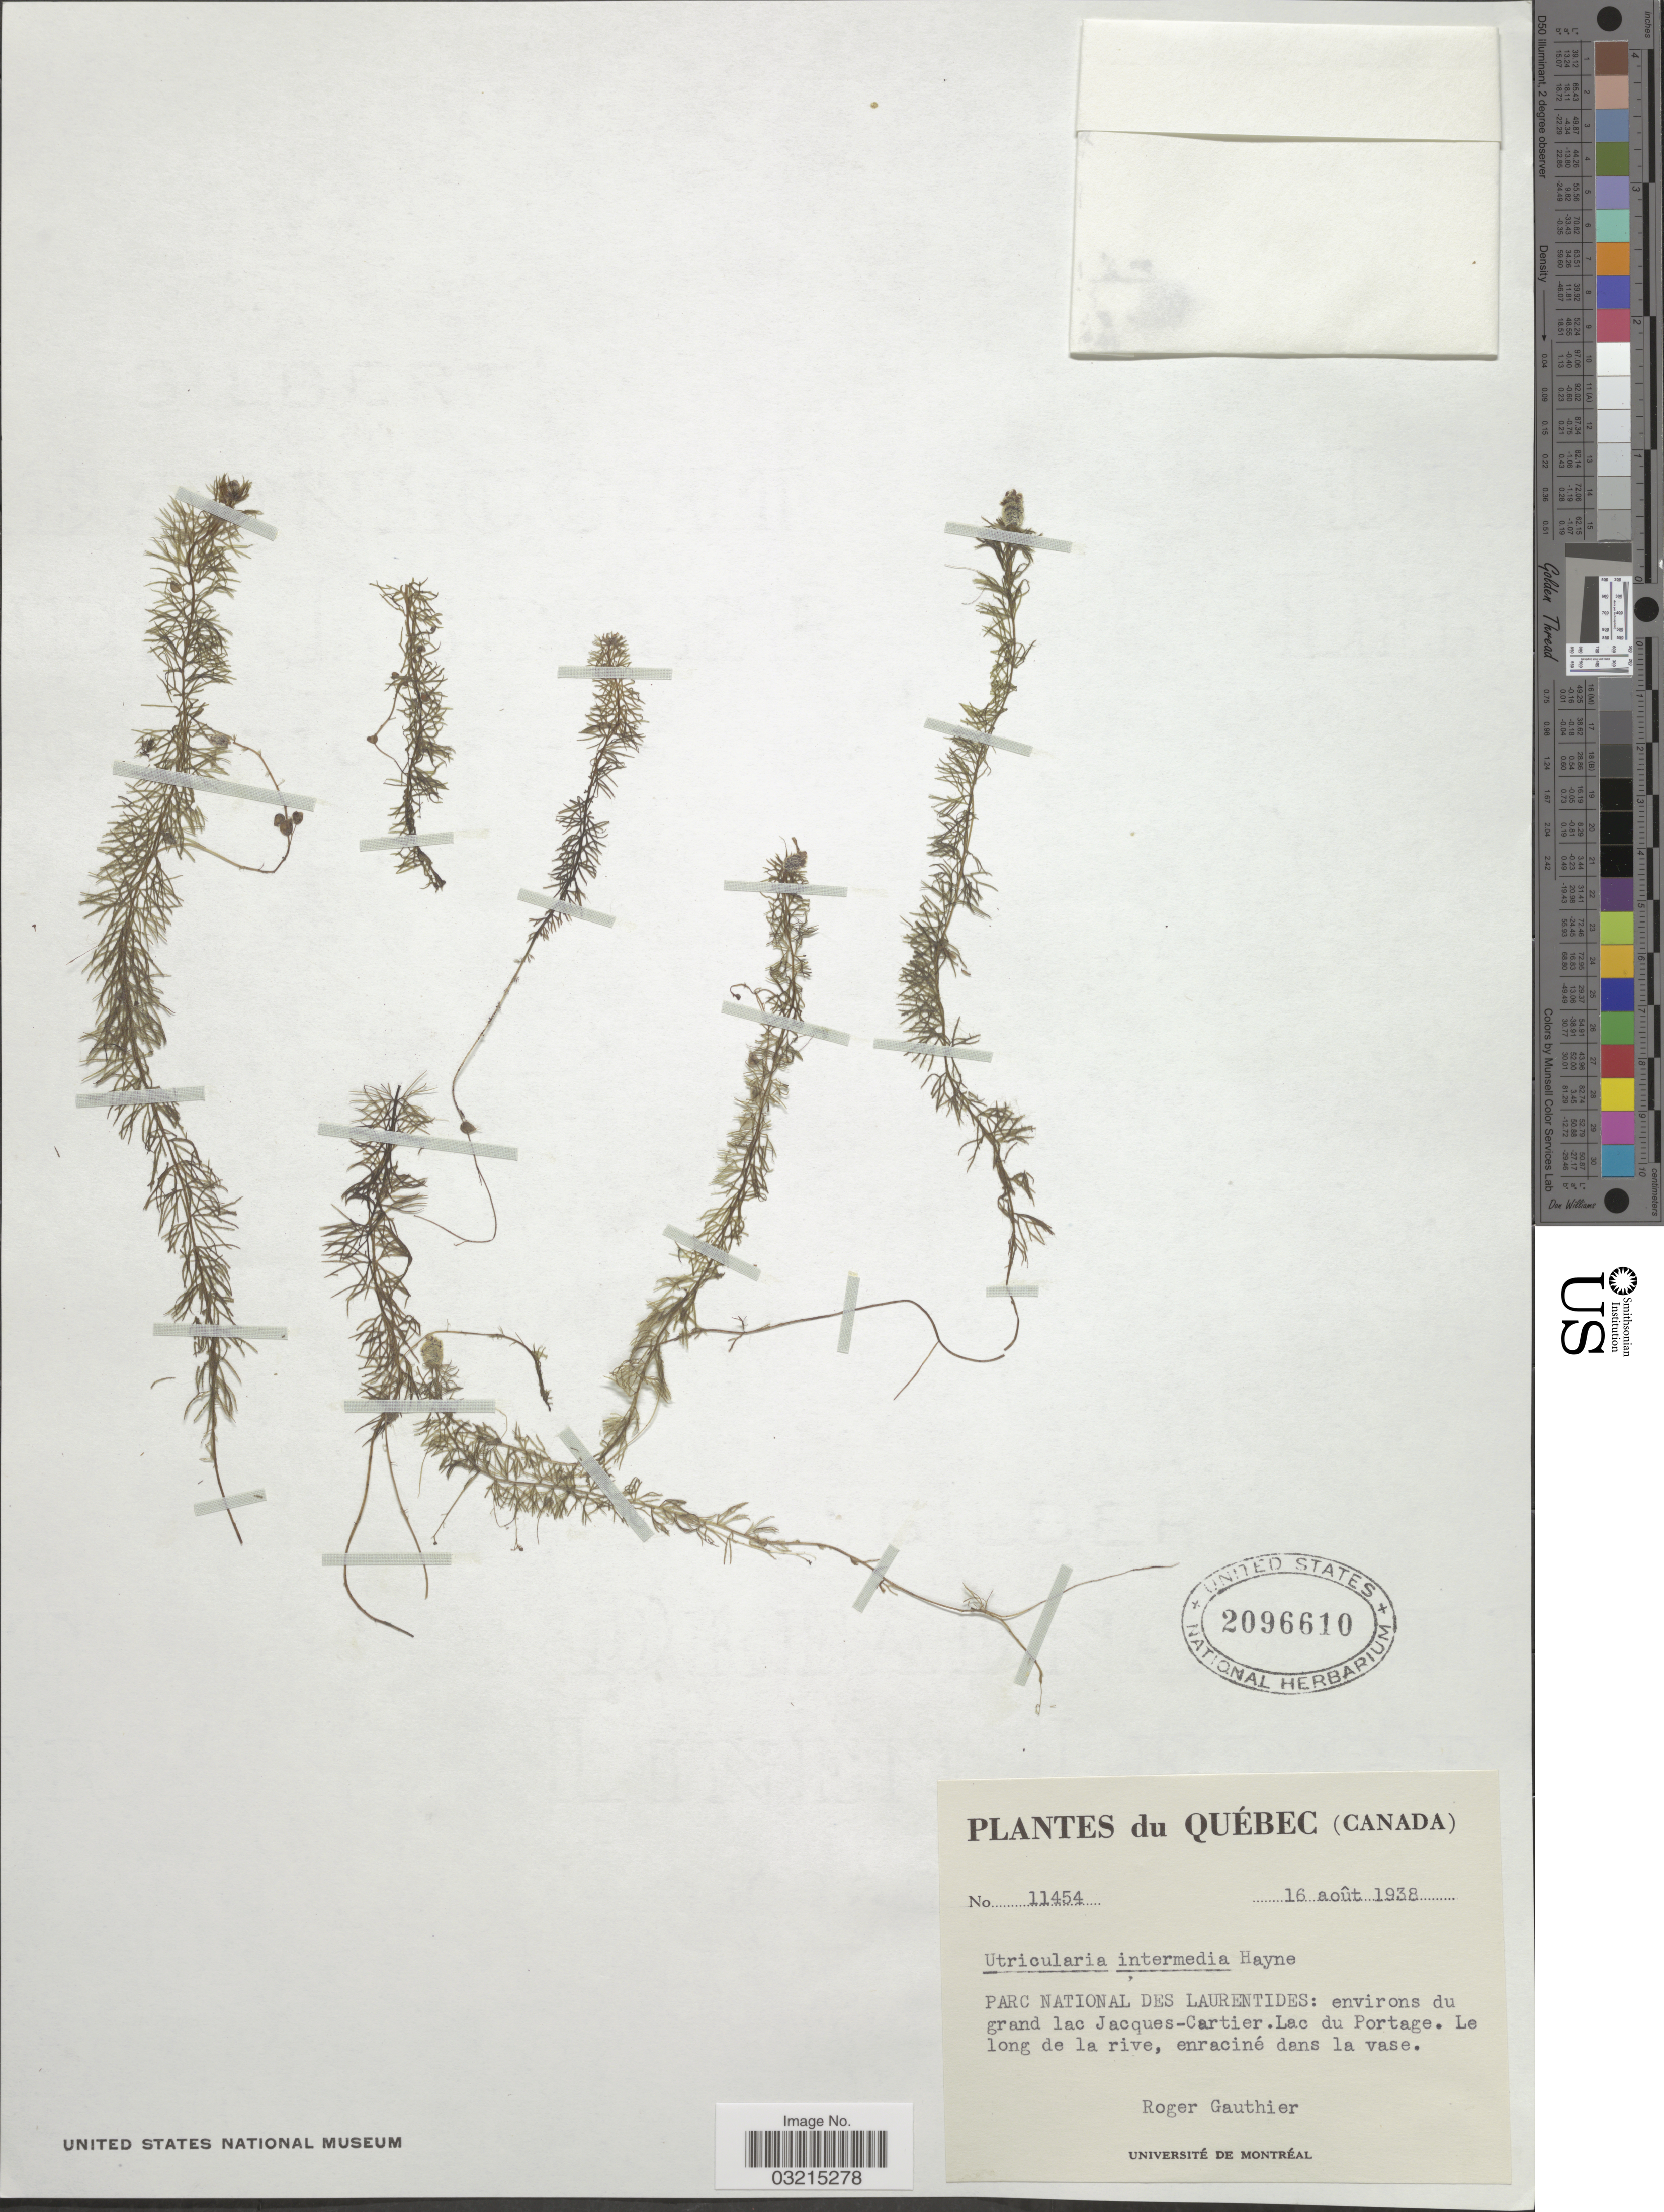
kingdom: Plantae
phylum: Tracheophyta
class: Magnoliopsida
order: Lamiales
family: Lentibulariaceae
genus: Utricularia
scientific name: Utricularia intermedia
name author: Hayne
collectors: R. Gauthier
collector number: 11454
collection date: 1938-08-16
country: Canada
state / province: Quebec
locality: Parc National des Laurentides: environs du grand lac Jacques-Cartier. Lac du Portage. Le long de la rive, enraciné dans la vase.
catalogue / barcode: US 2096610